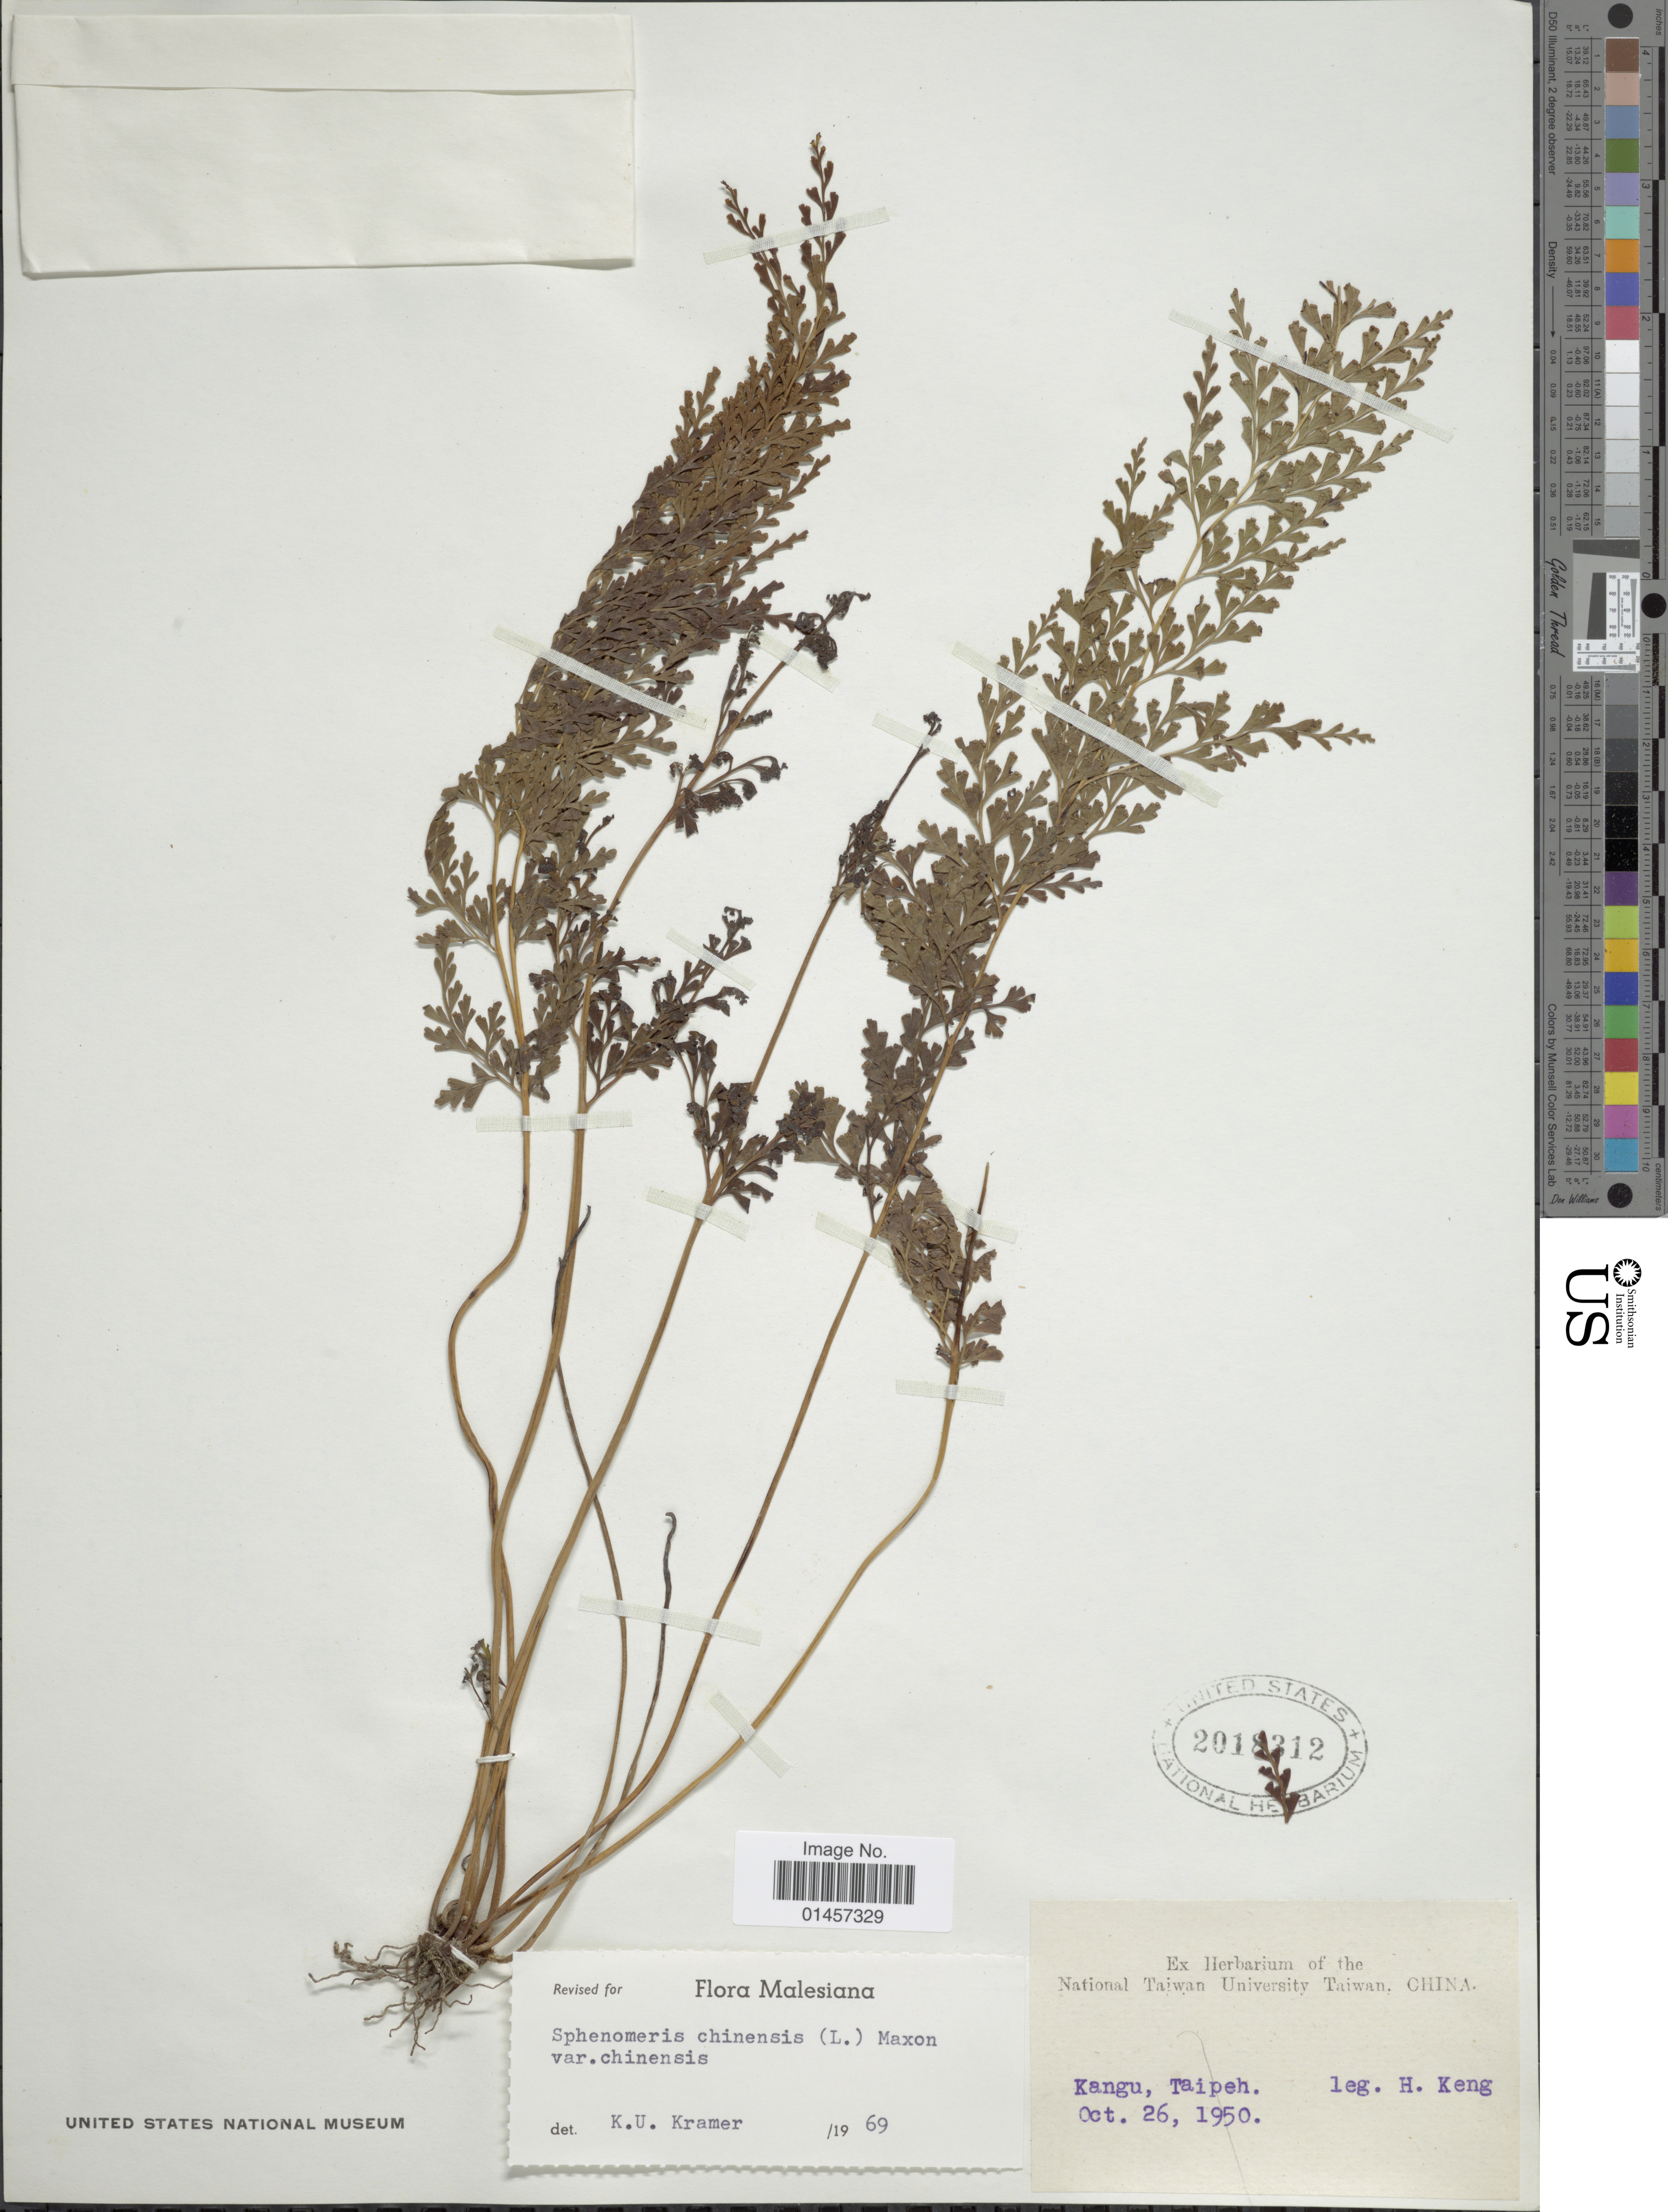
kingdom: Plantae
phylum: Tracheophyta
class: Polypodiopsida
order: Polypodiales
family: Lindsaeaceae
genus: Sphenomeris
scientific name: Sphenomeris chinensis var. chinensis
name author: (L.) Maxon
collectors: H. Keng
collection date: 1950-10-26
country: Taiwan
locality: Kangu, Taipeh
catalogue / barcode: US 2018312